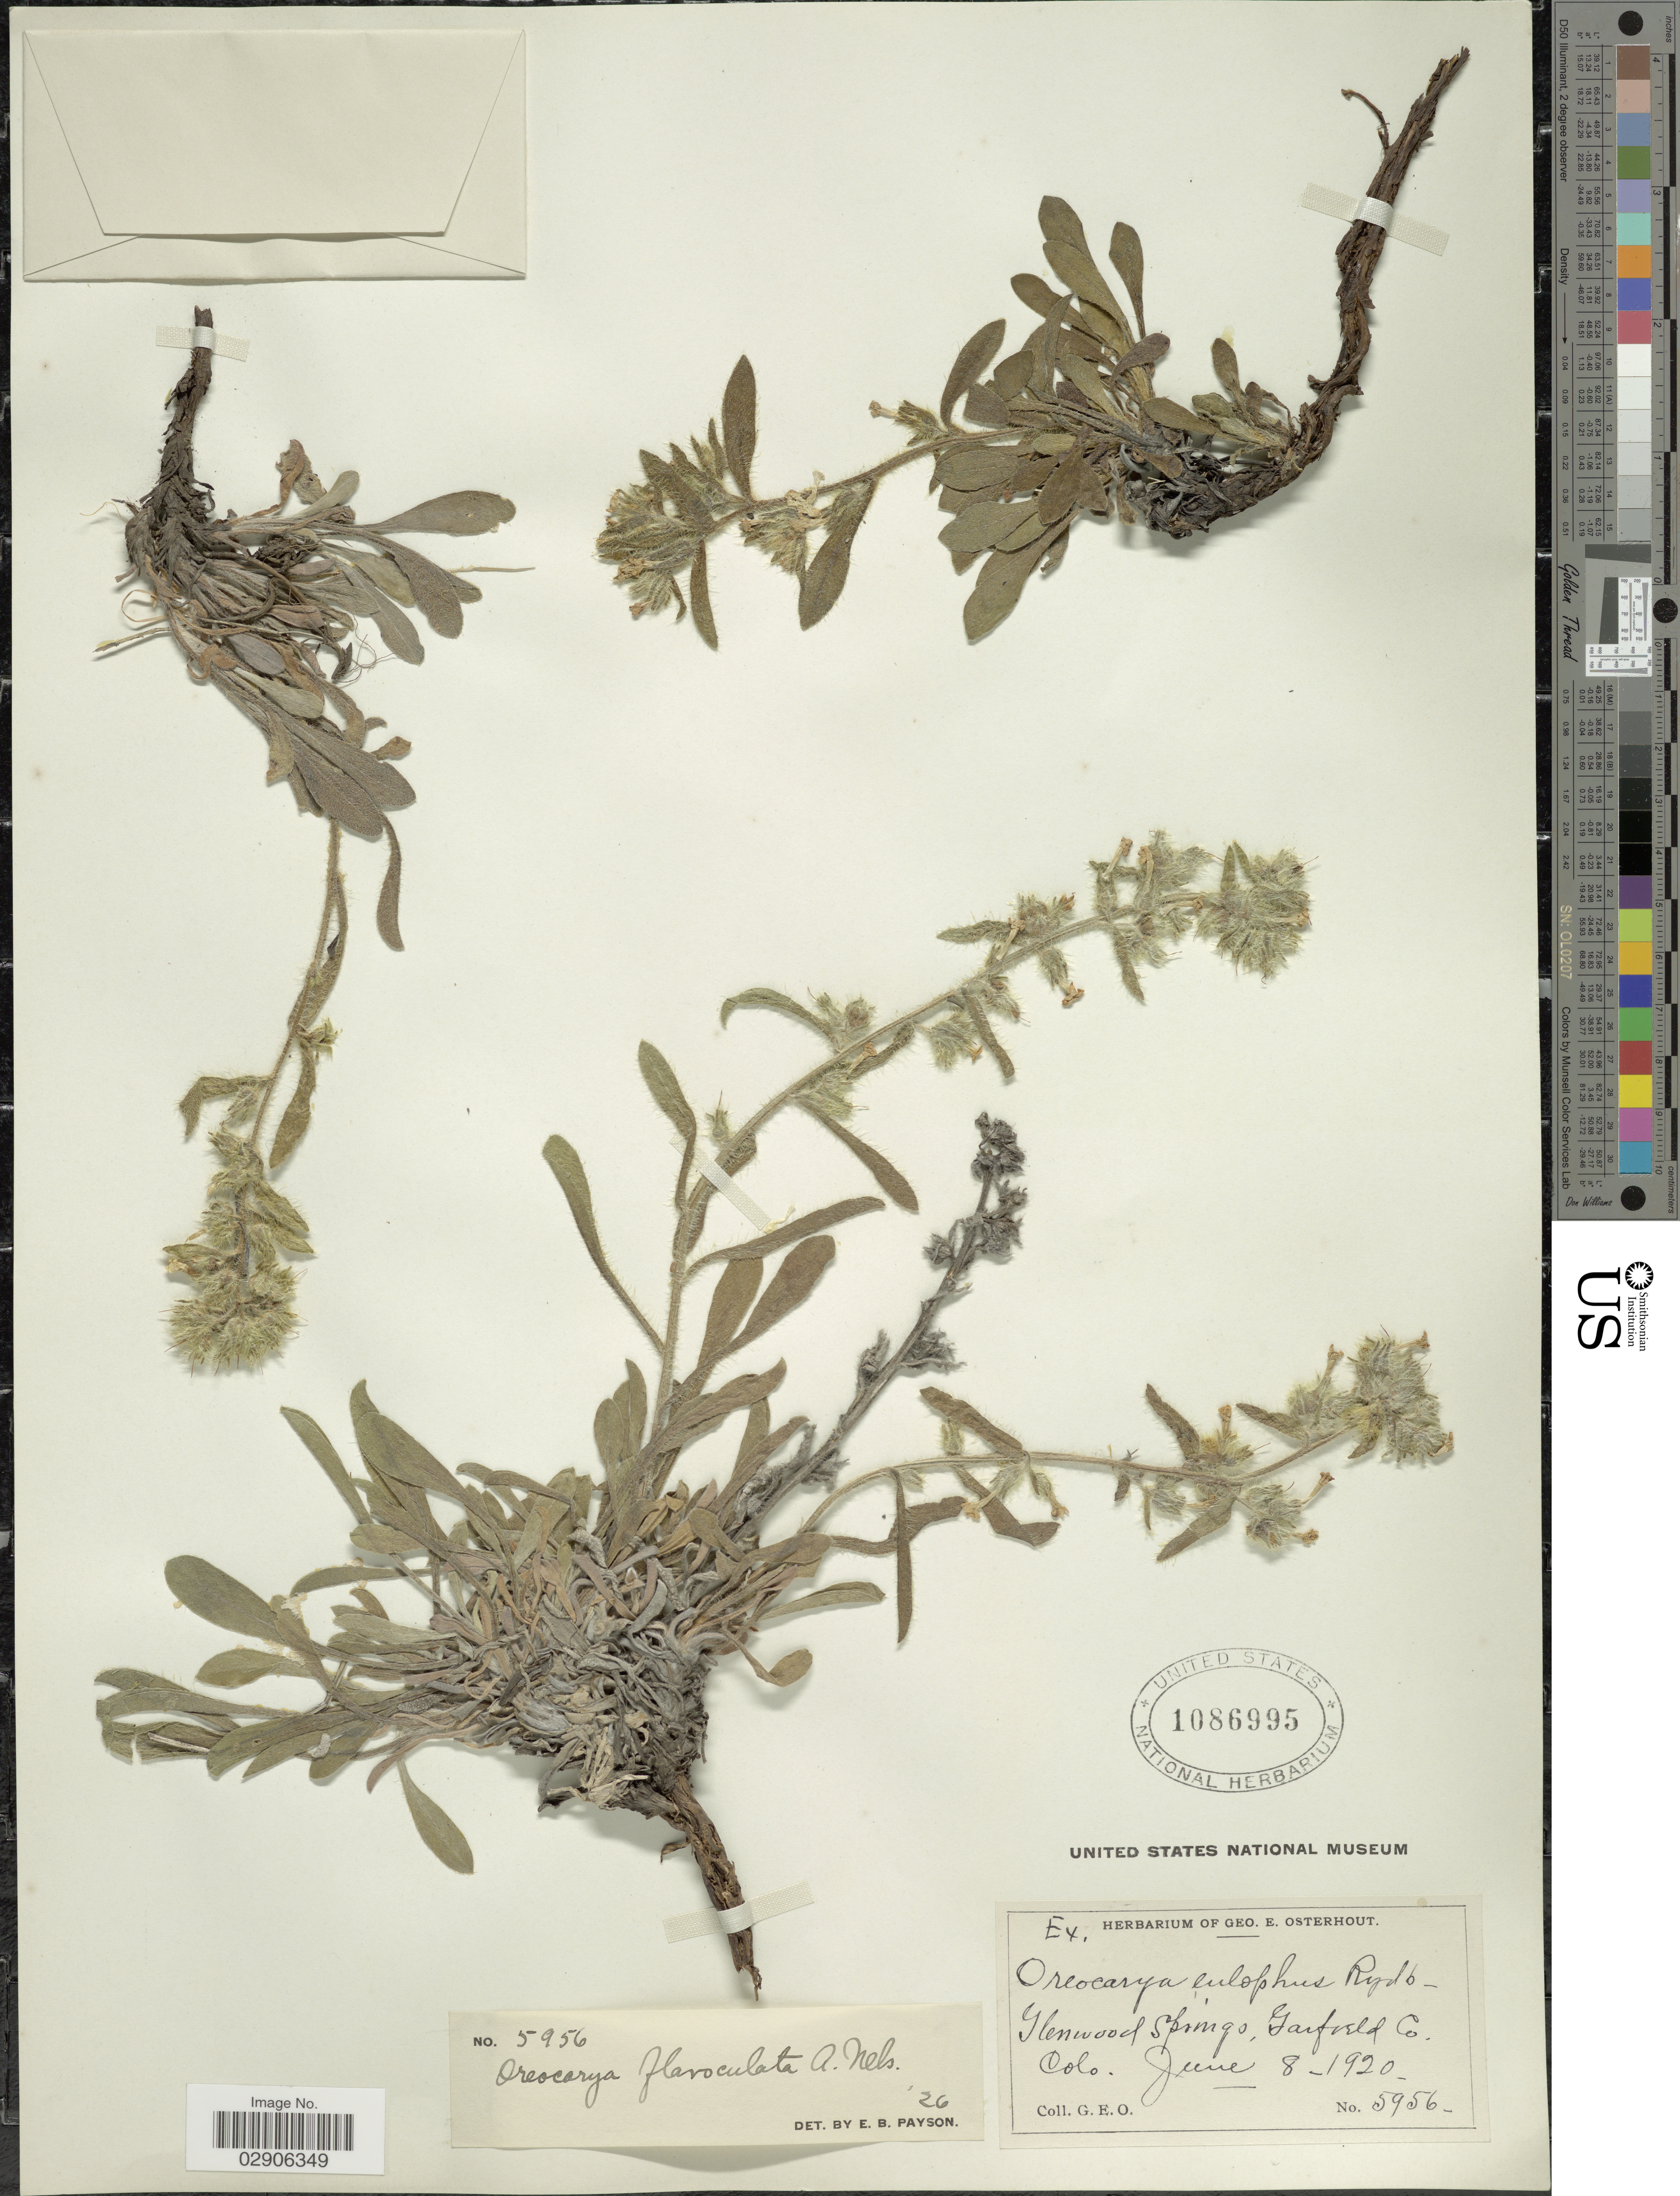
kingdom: Plantae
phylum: Tracheophyta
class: Magnoliopsida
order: Boraginales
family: Boraginaceae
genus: Cryptantha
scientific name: Cryptantha flavoculata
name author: (A. Nelson) Payson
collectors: G. Osterhout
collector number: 5956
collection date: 1920-06-08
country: United States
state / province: Colorado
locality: Glenwood Springs, Garfield Co.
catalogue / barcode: US 1086995